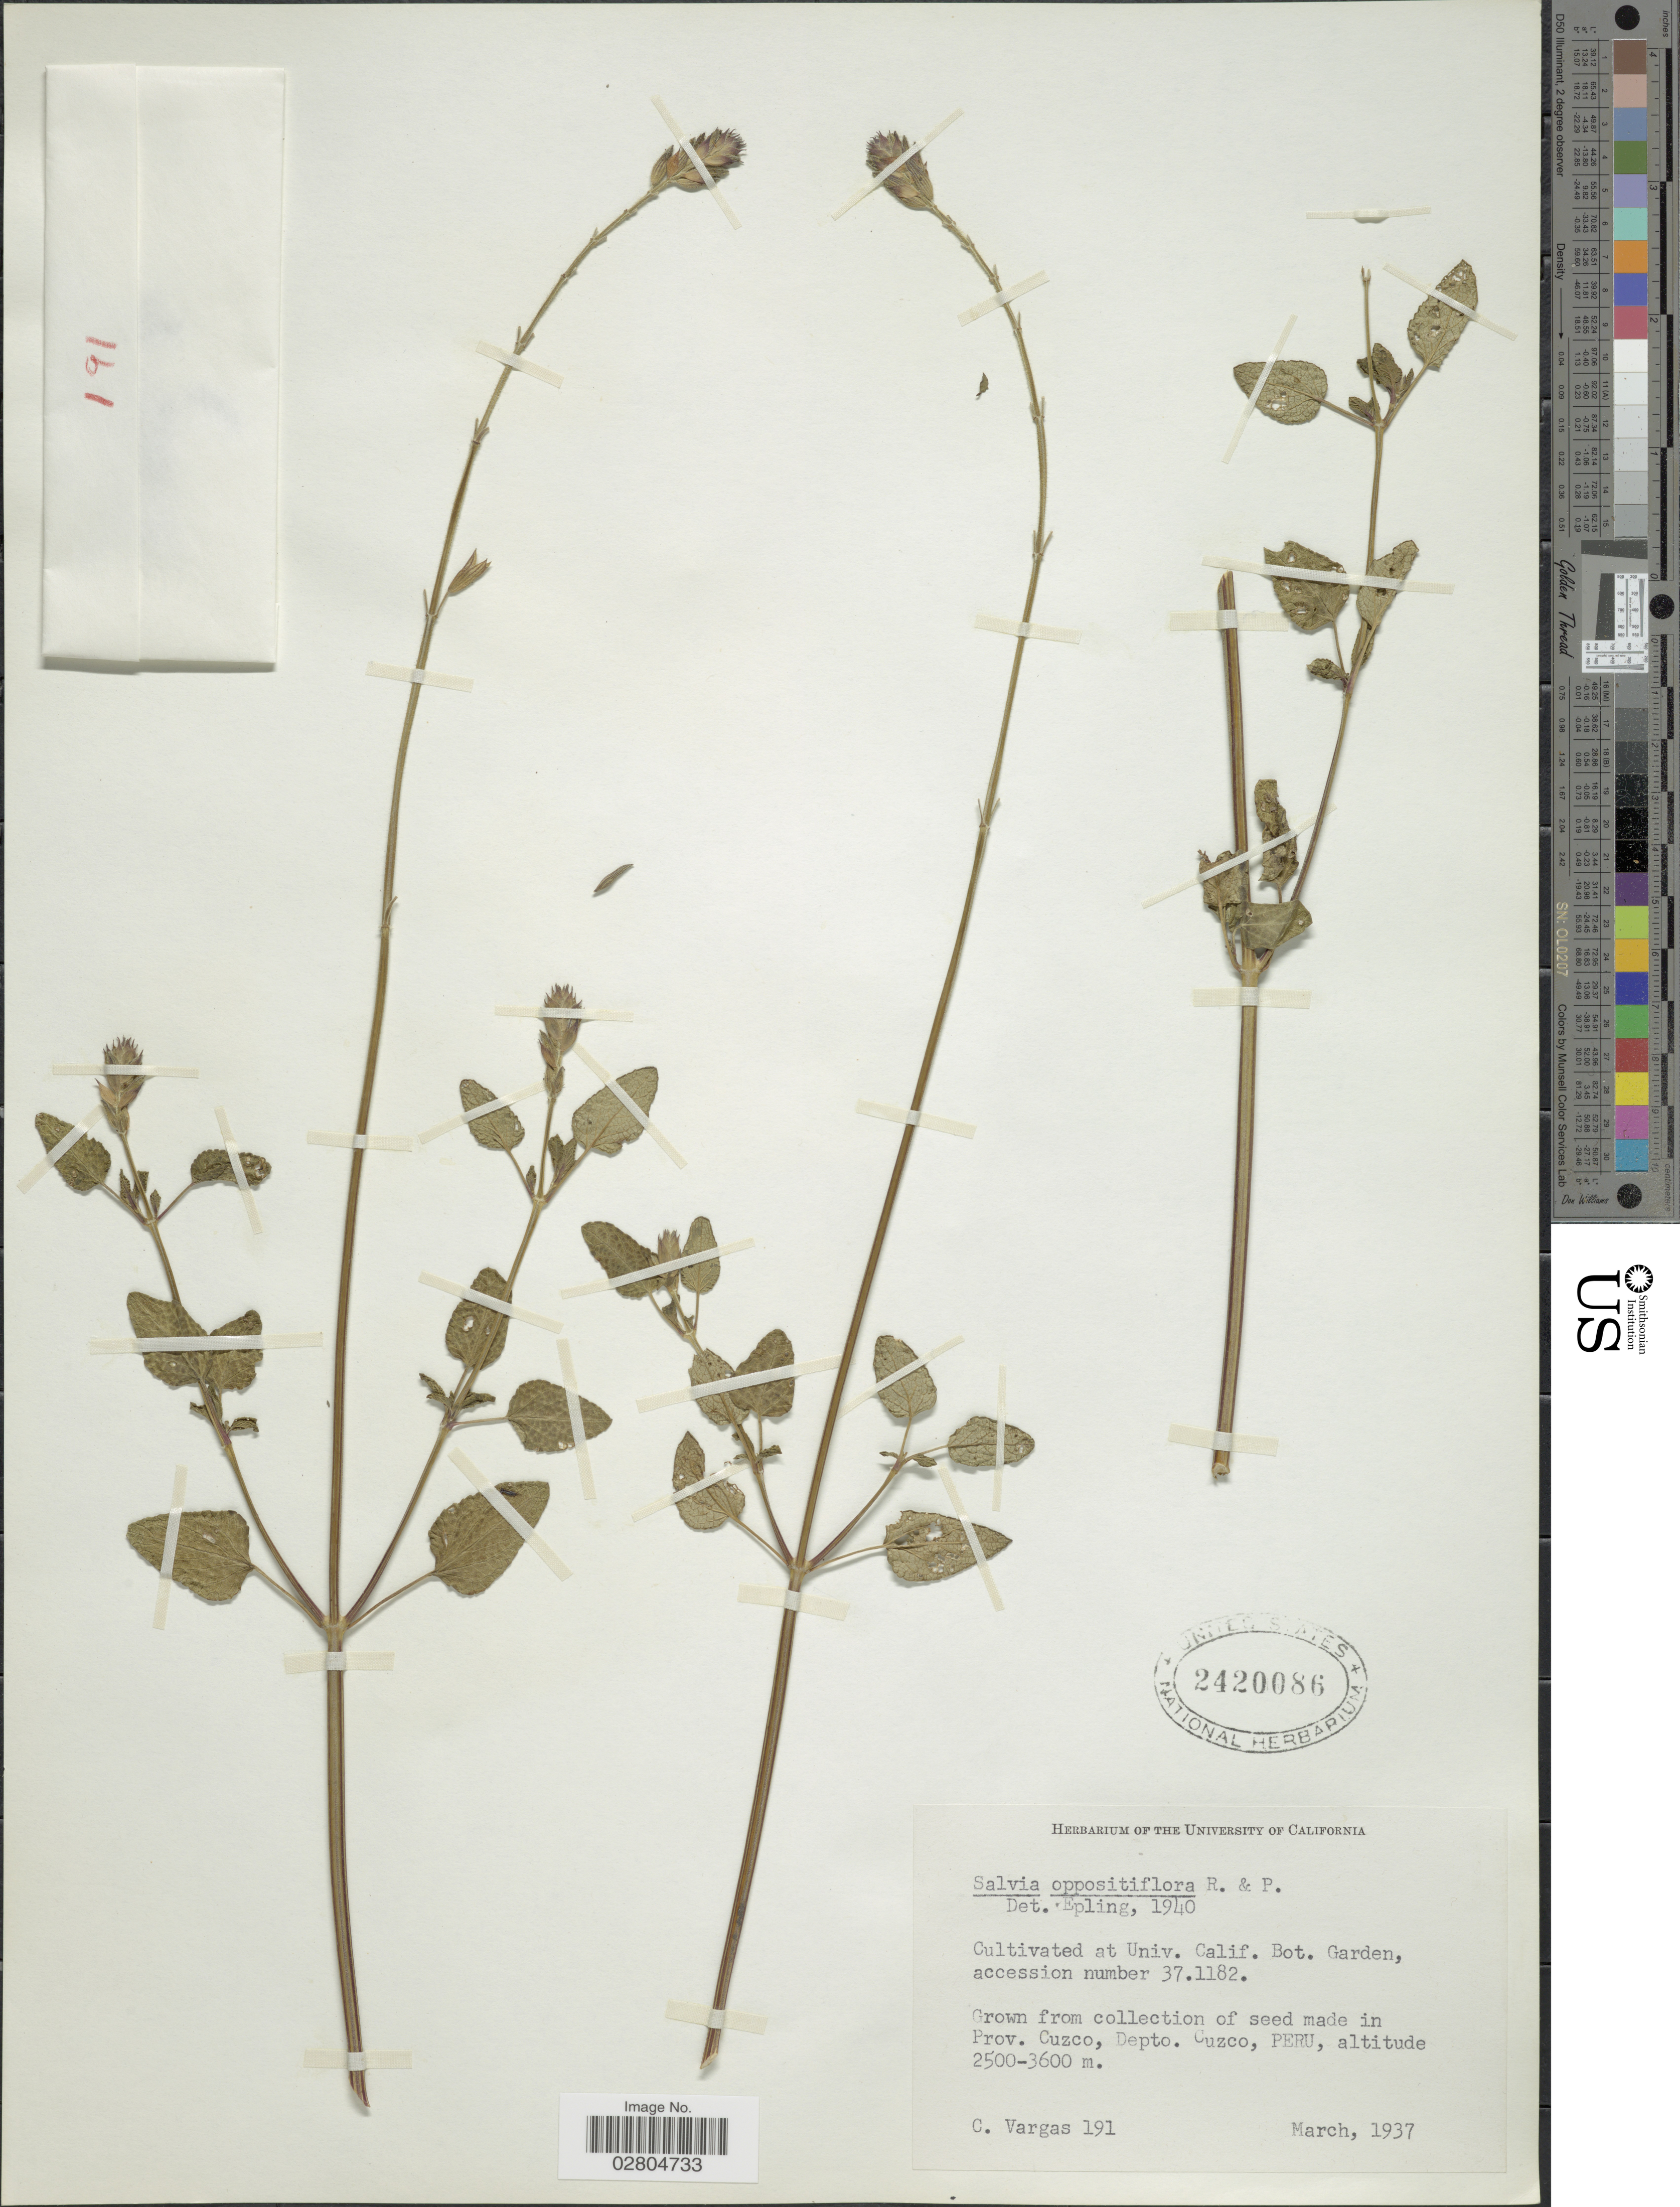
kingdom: Plantae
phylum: Tracheophyta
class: Magnoliopsida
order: Lamiales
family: Lamiaceae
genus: Salvia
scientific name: Salvia oppositiflora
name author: Ruiz & Pav.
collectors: C. Vargas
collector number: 191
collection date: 1937-03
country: United States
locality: Univ. Calif. Bot. garden.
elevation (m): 2500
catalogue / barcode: US 2420086